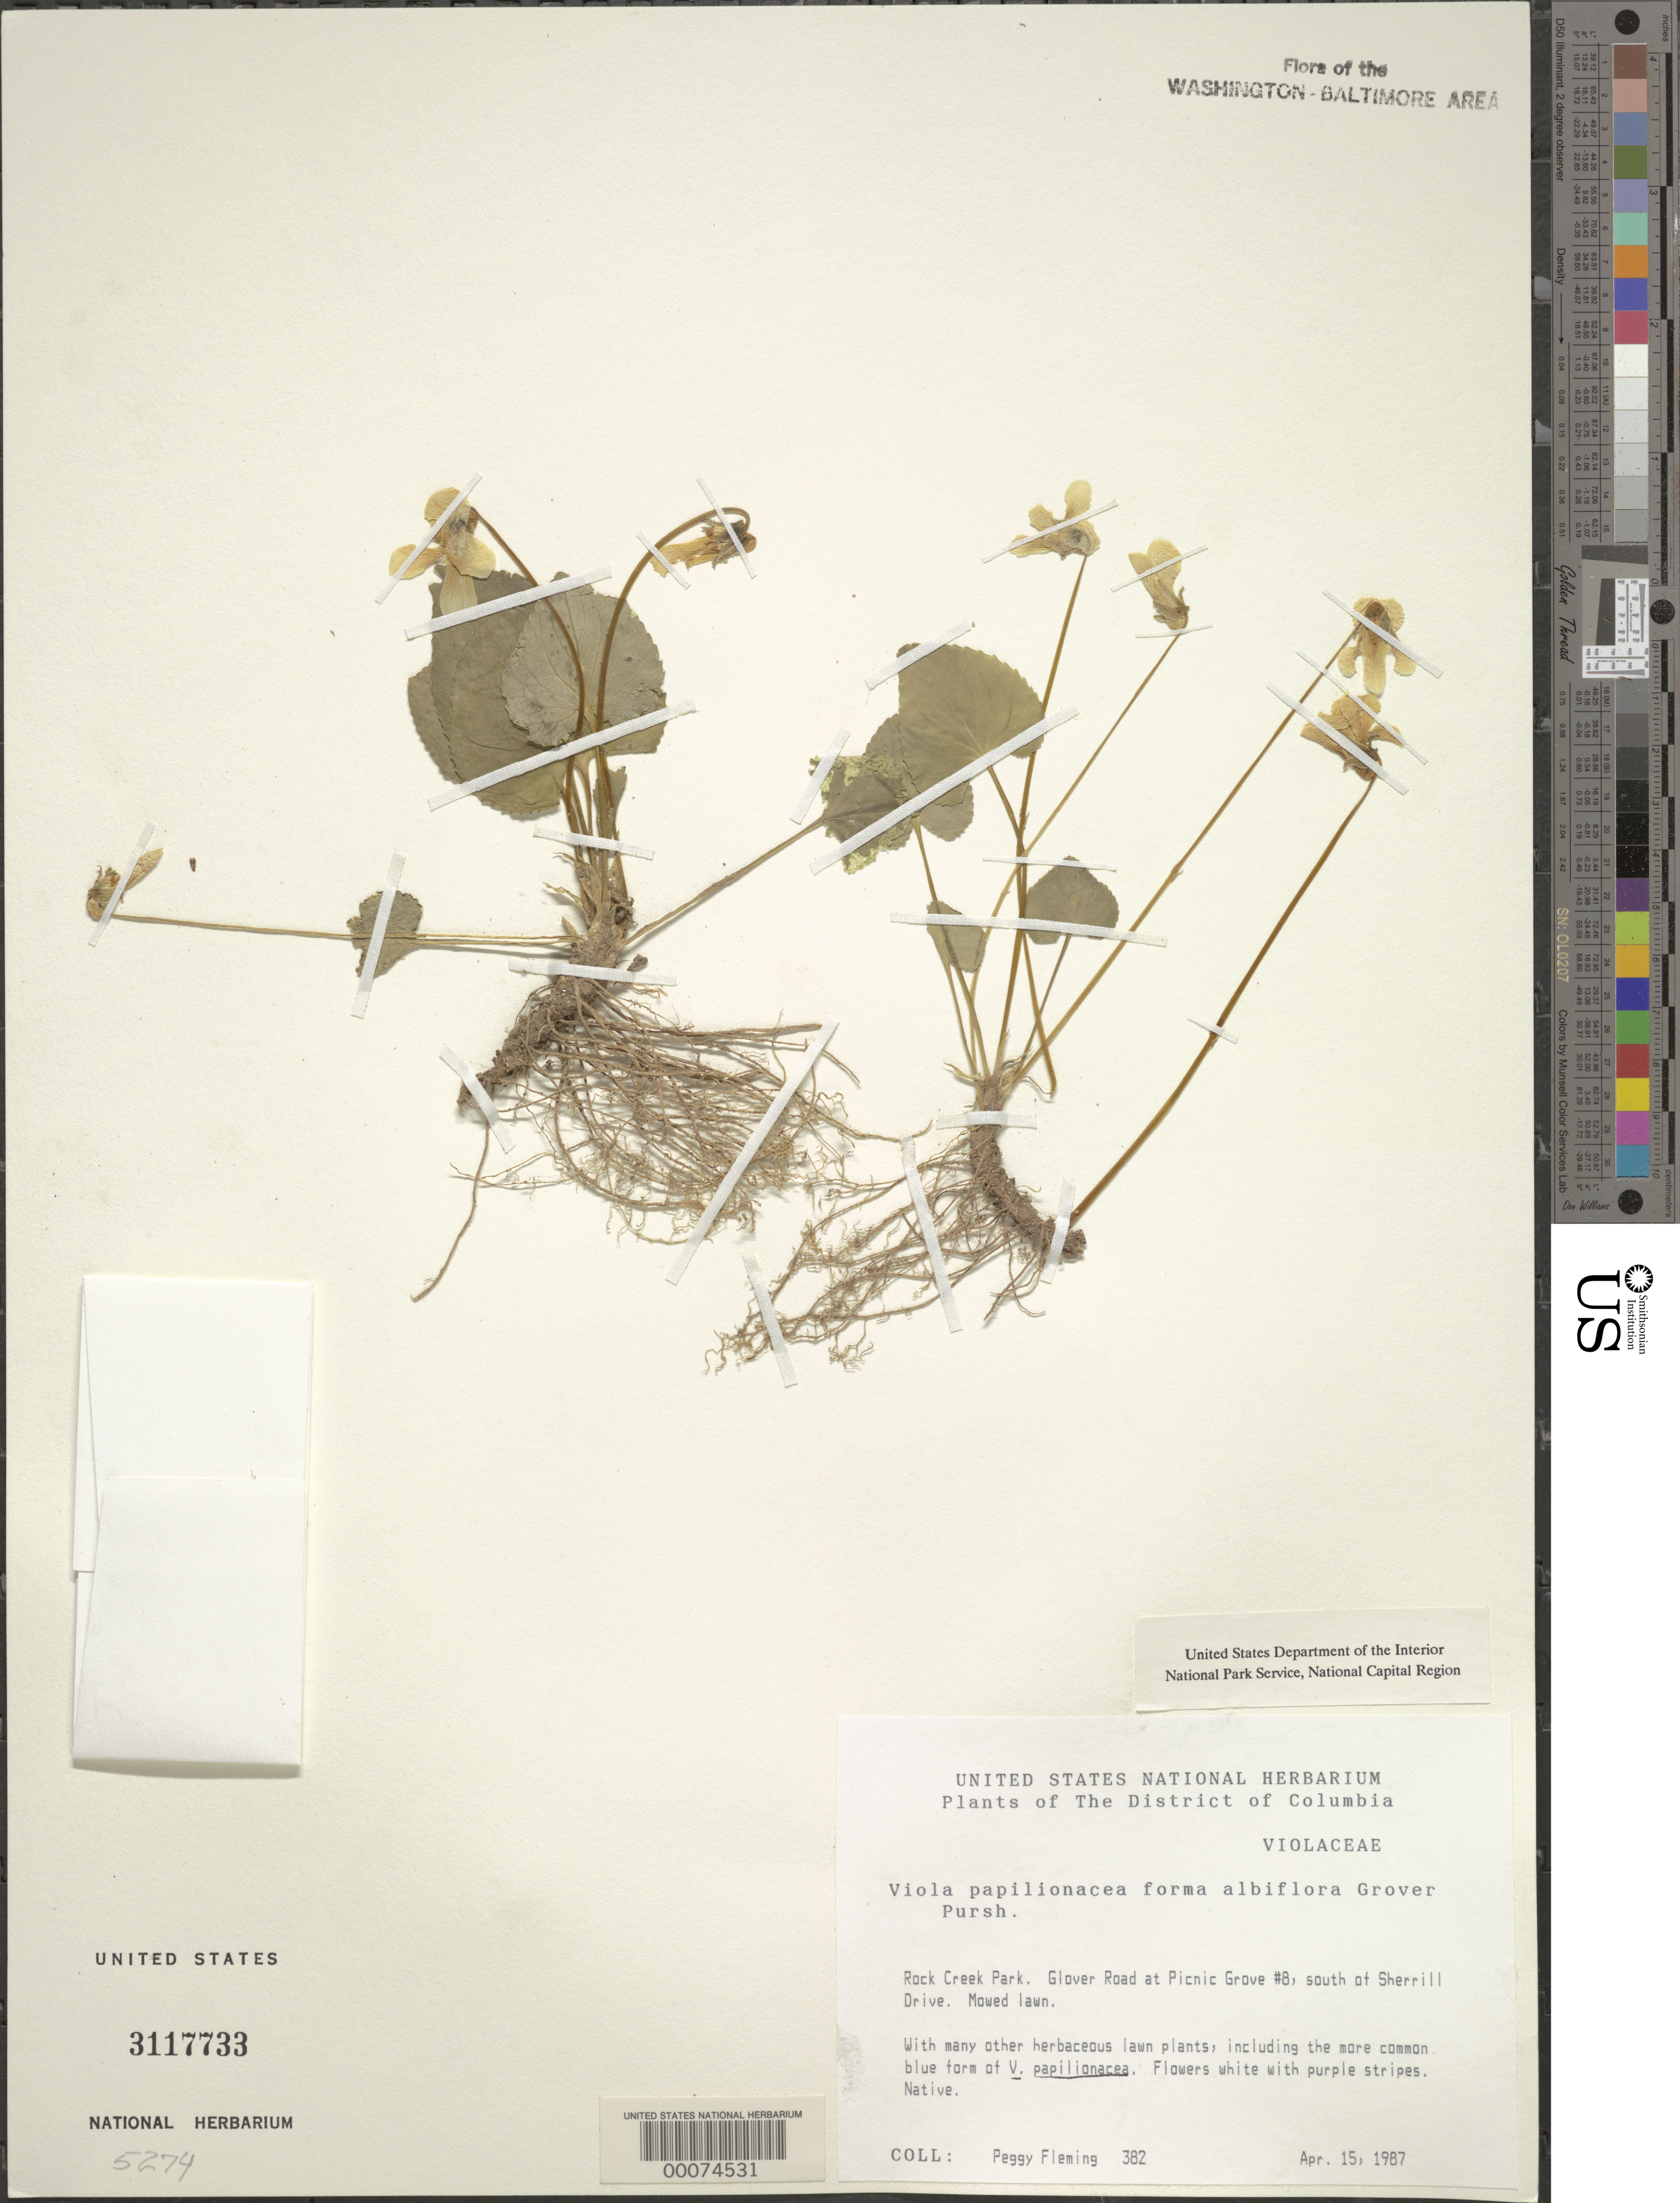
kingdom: Plantae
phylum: Tracheophyta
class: Magnoliopsida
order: Malpighiales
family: Violaceae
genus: Viola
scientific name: Viola sororia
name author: Willd.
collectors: P. Fleming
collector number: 382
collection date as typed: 15 Apr 1987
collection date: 1987-04-15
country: United States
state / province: District of Columbia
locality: Rock Creek Park. Glover Road at Picnic Grove #8, south of Sherrill Drive Rock Creek Park and vicinity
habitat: Mowed lawn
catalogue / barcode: US 3117733